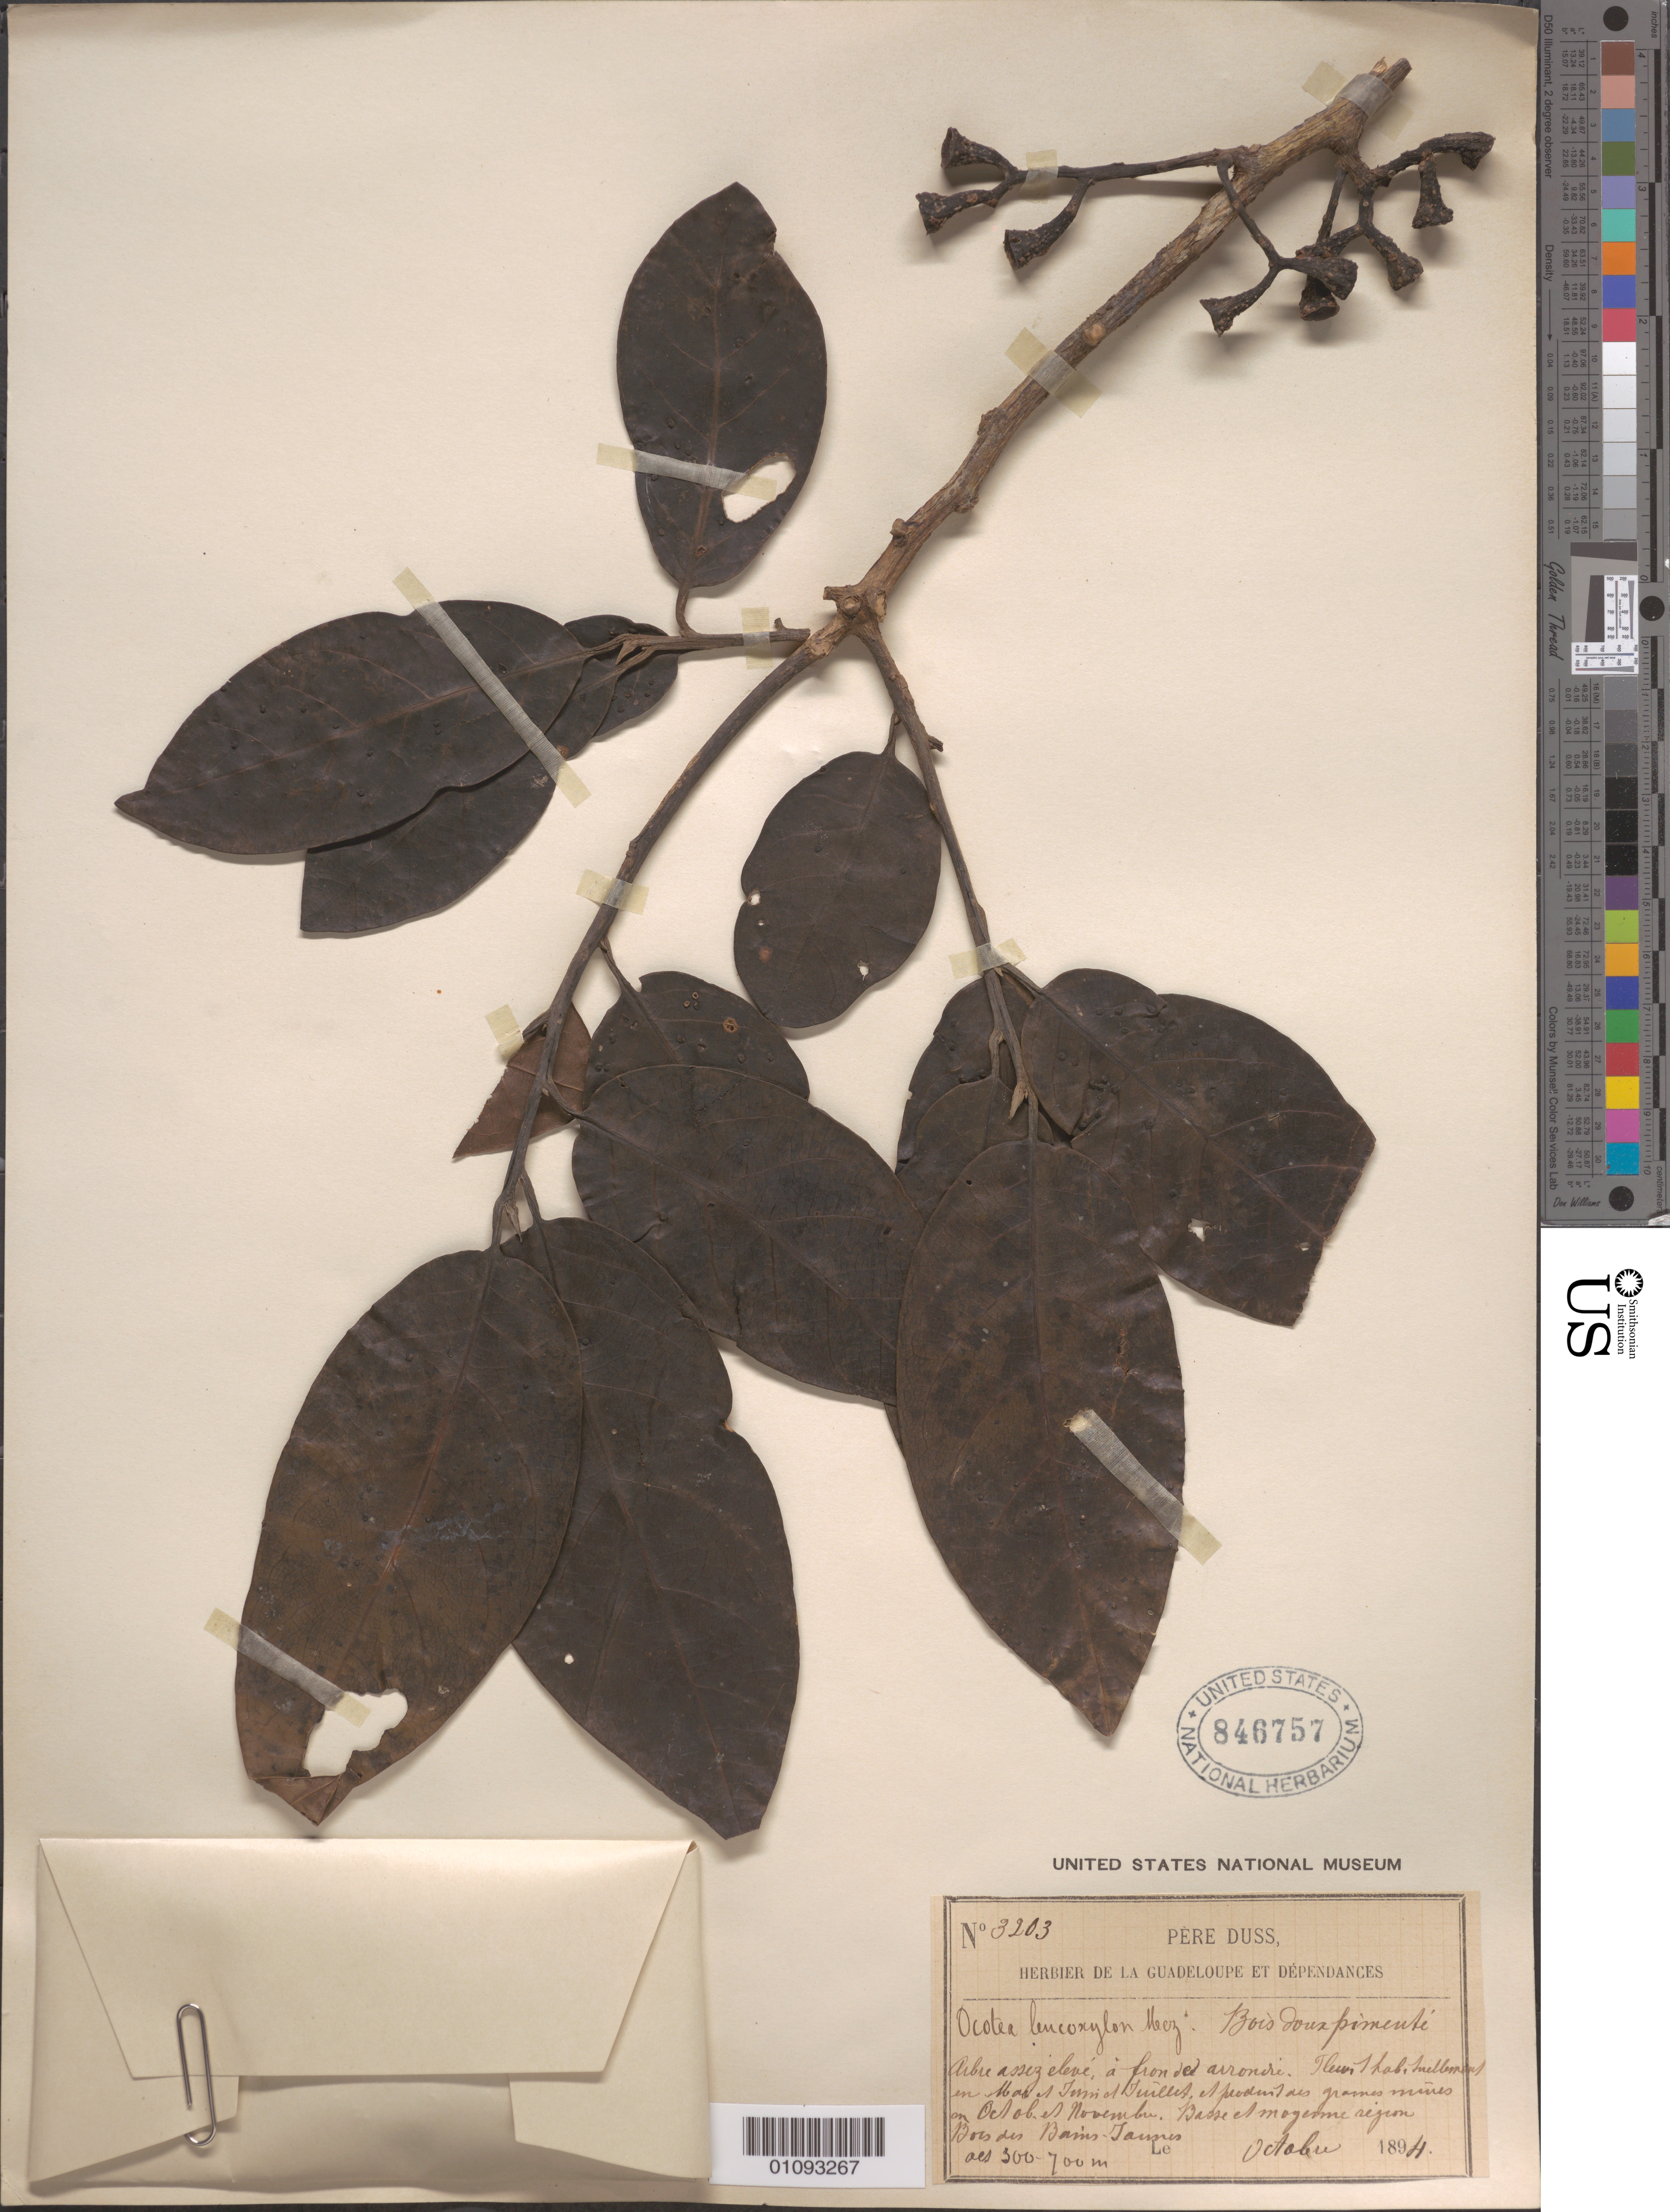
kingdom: Plantae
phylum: Tracheophyta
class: Magnoliopsida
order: Laurales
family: Lauraceae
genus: Ocotea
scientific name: Ocotea leucoxylon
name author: (Sw.) Laness.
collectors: Père Duss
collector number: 3203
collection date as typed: Oct 1894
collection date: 1894-10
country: Guadeloupe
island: Basse Terre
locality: Bains Jaunes.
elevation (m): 300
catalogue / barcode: US 846757